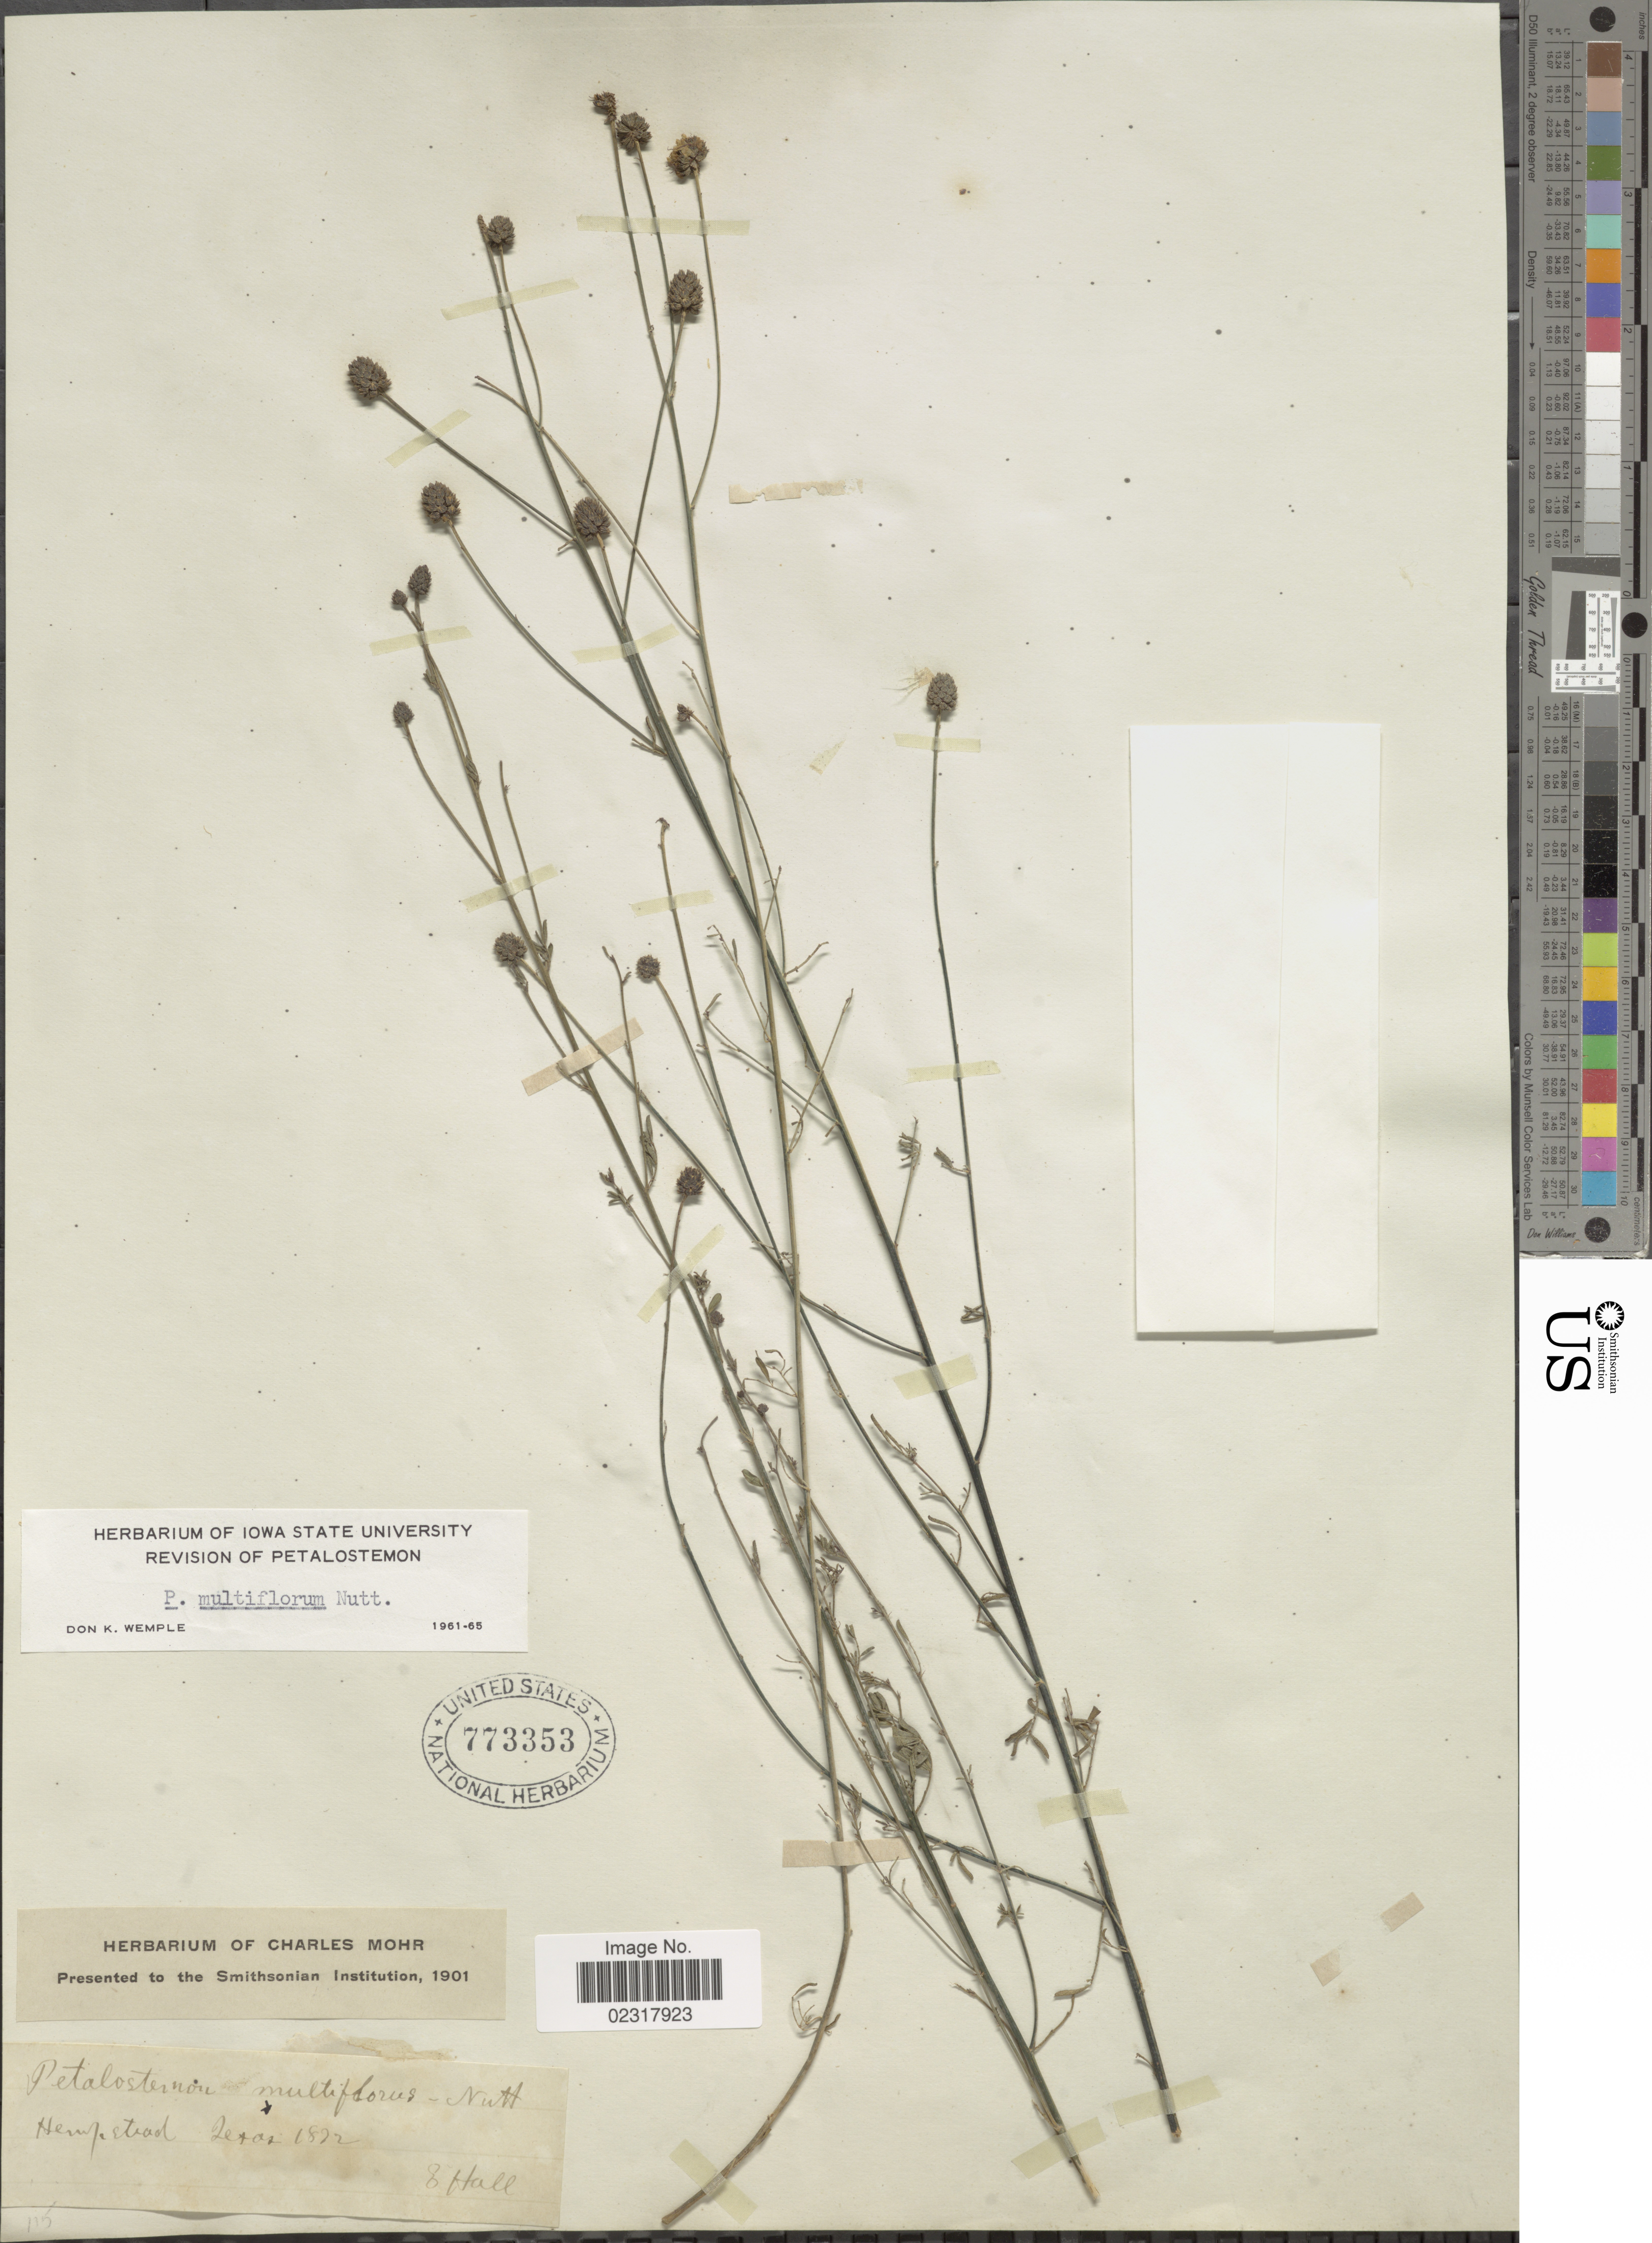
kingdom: Plantae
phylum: Tracheophyta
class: Magnoliopsida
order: Fabales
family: Fabaceae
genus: Dalea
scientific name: Dalea multiflora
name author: (Nutt.) Shinners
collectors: E. Hall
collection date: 1872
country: United States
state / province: Texas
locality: Hempstead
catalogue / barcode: US 773353